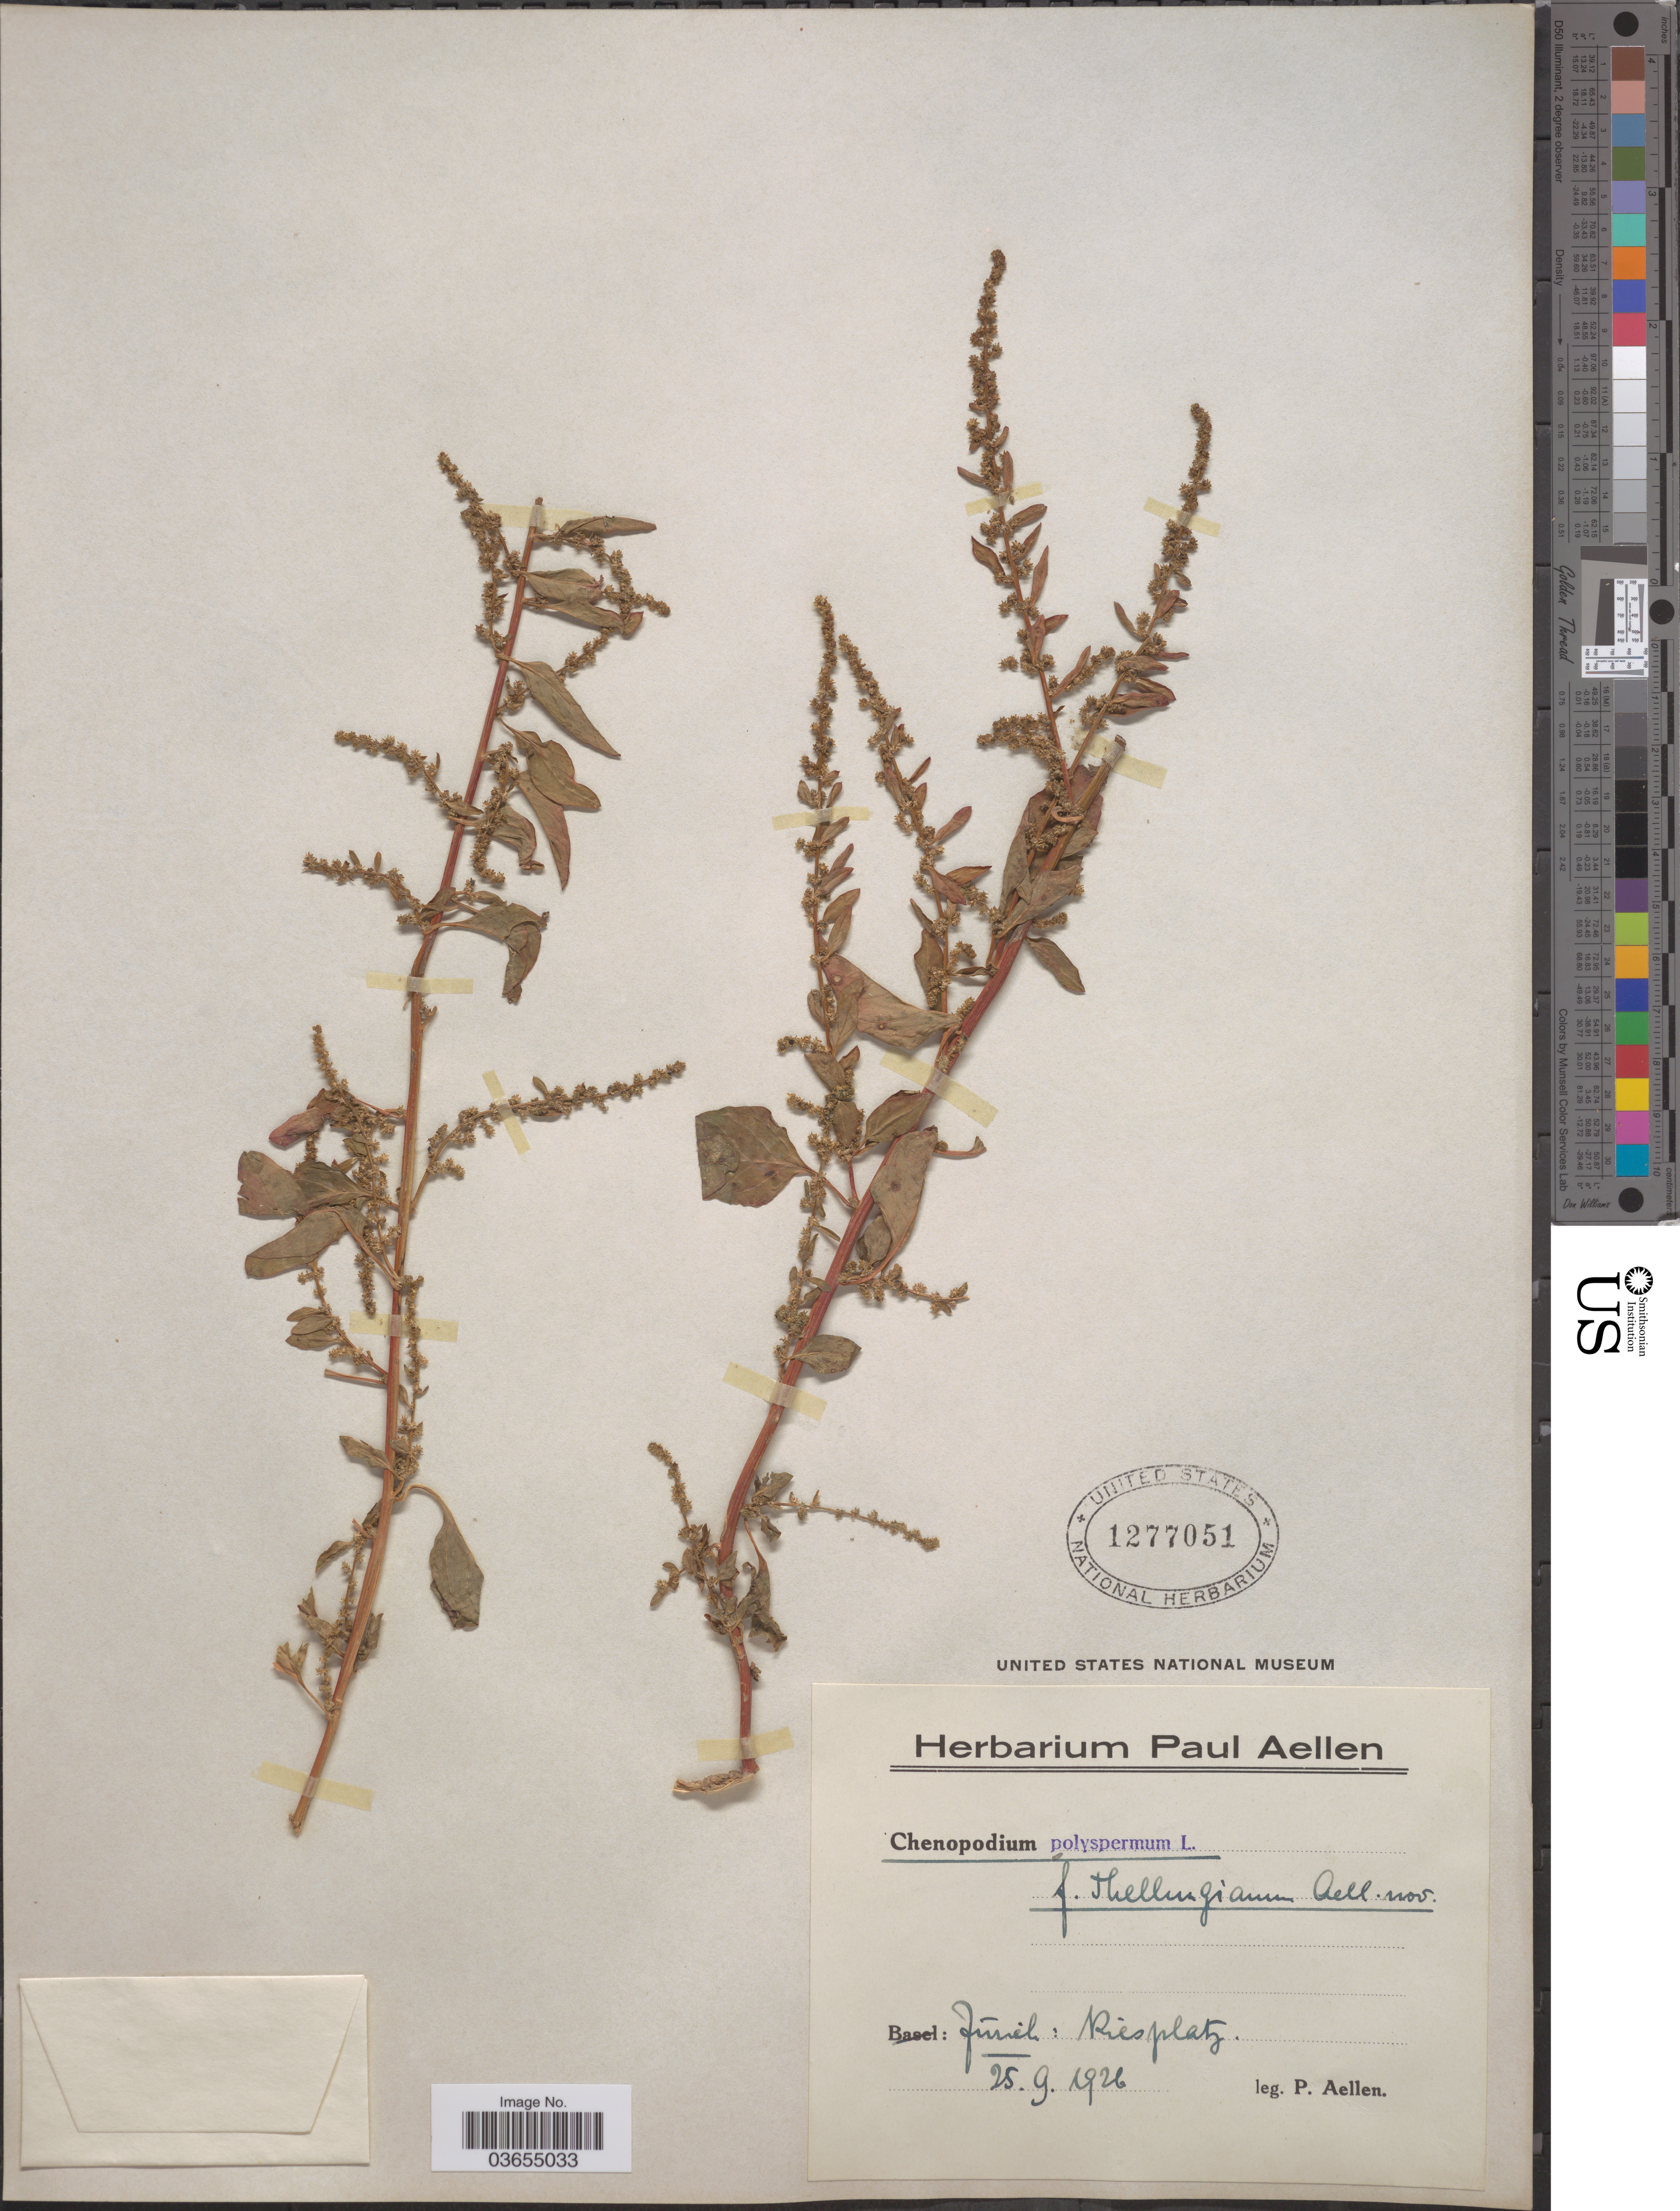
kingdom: Plantae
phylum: Tracheophyta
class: Magnoliopsida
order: Caryophyllales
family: Amaranthaceae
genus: Lipandra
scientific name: Lipandra polysperma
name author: (L.) S. Fuentes et al.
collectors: P. Aellen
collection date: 1926-09-25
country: Switzerland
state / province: Zurich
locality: Kiesplatz.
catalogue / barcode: US 1277051